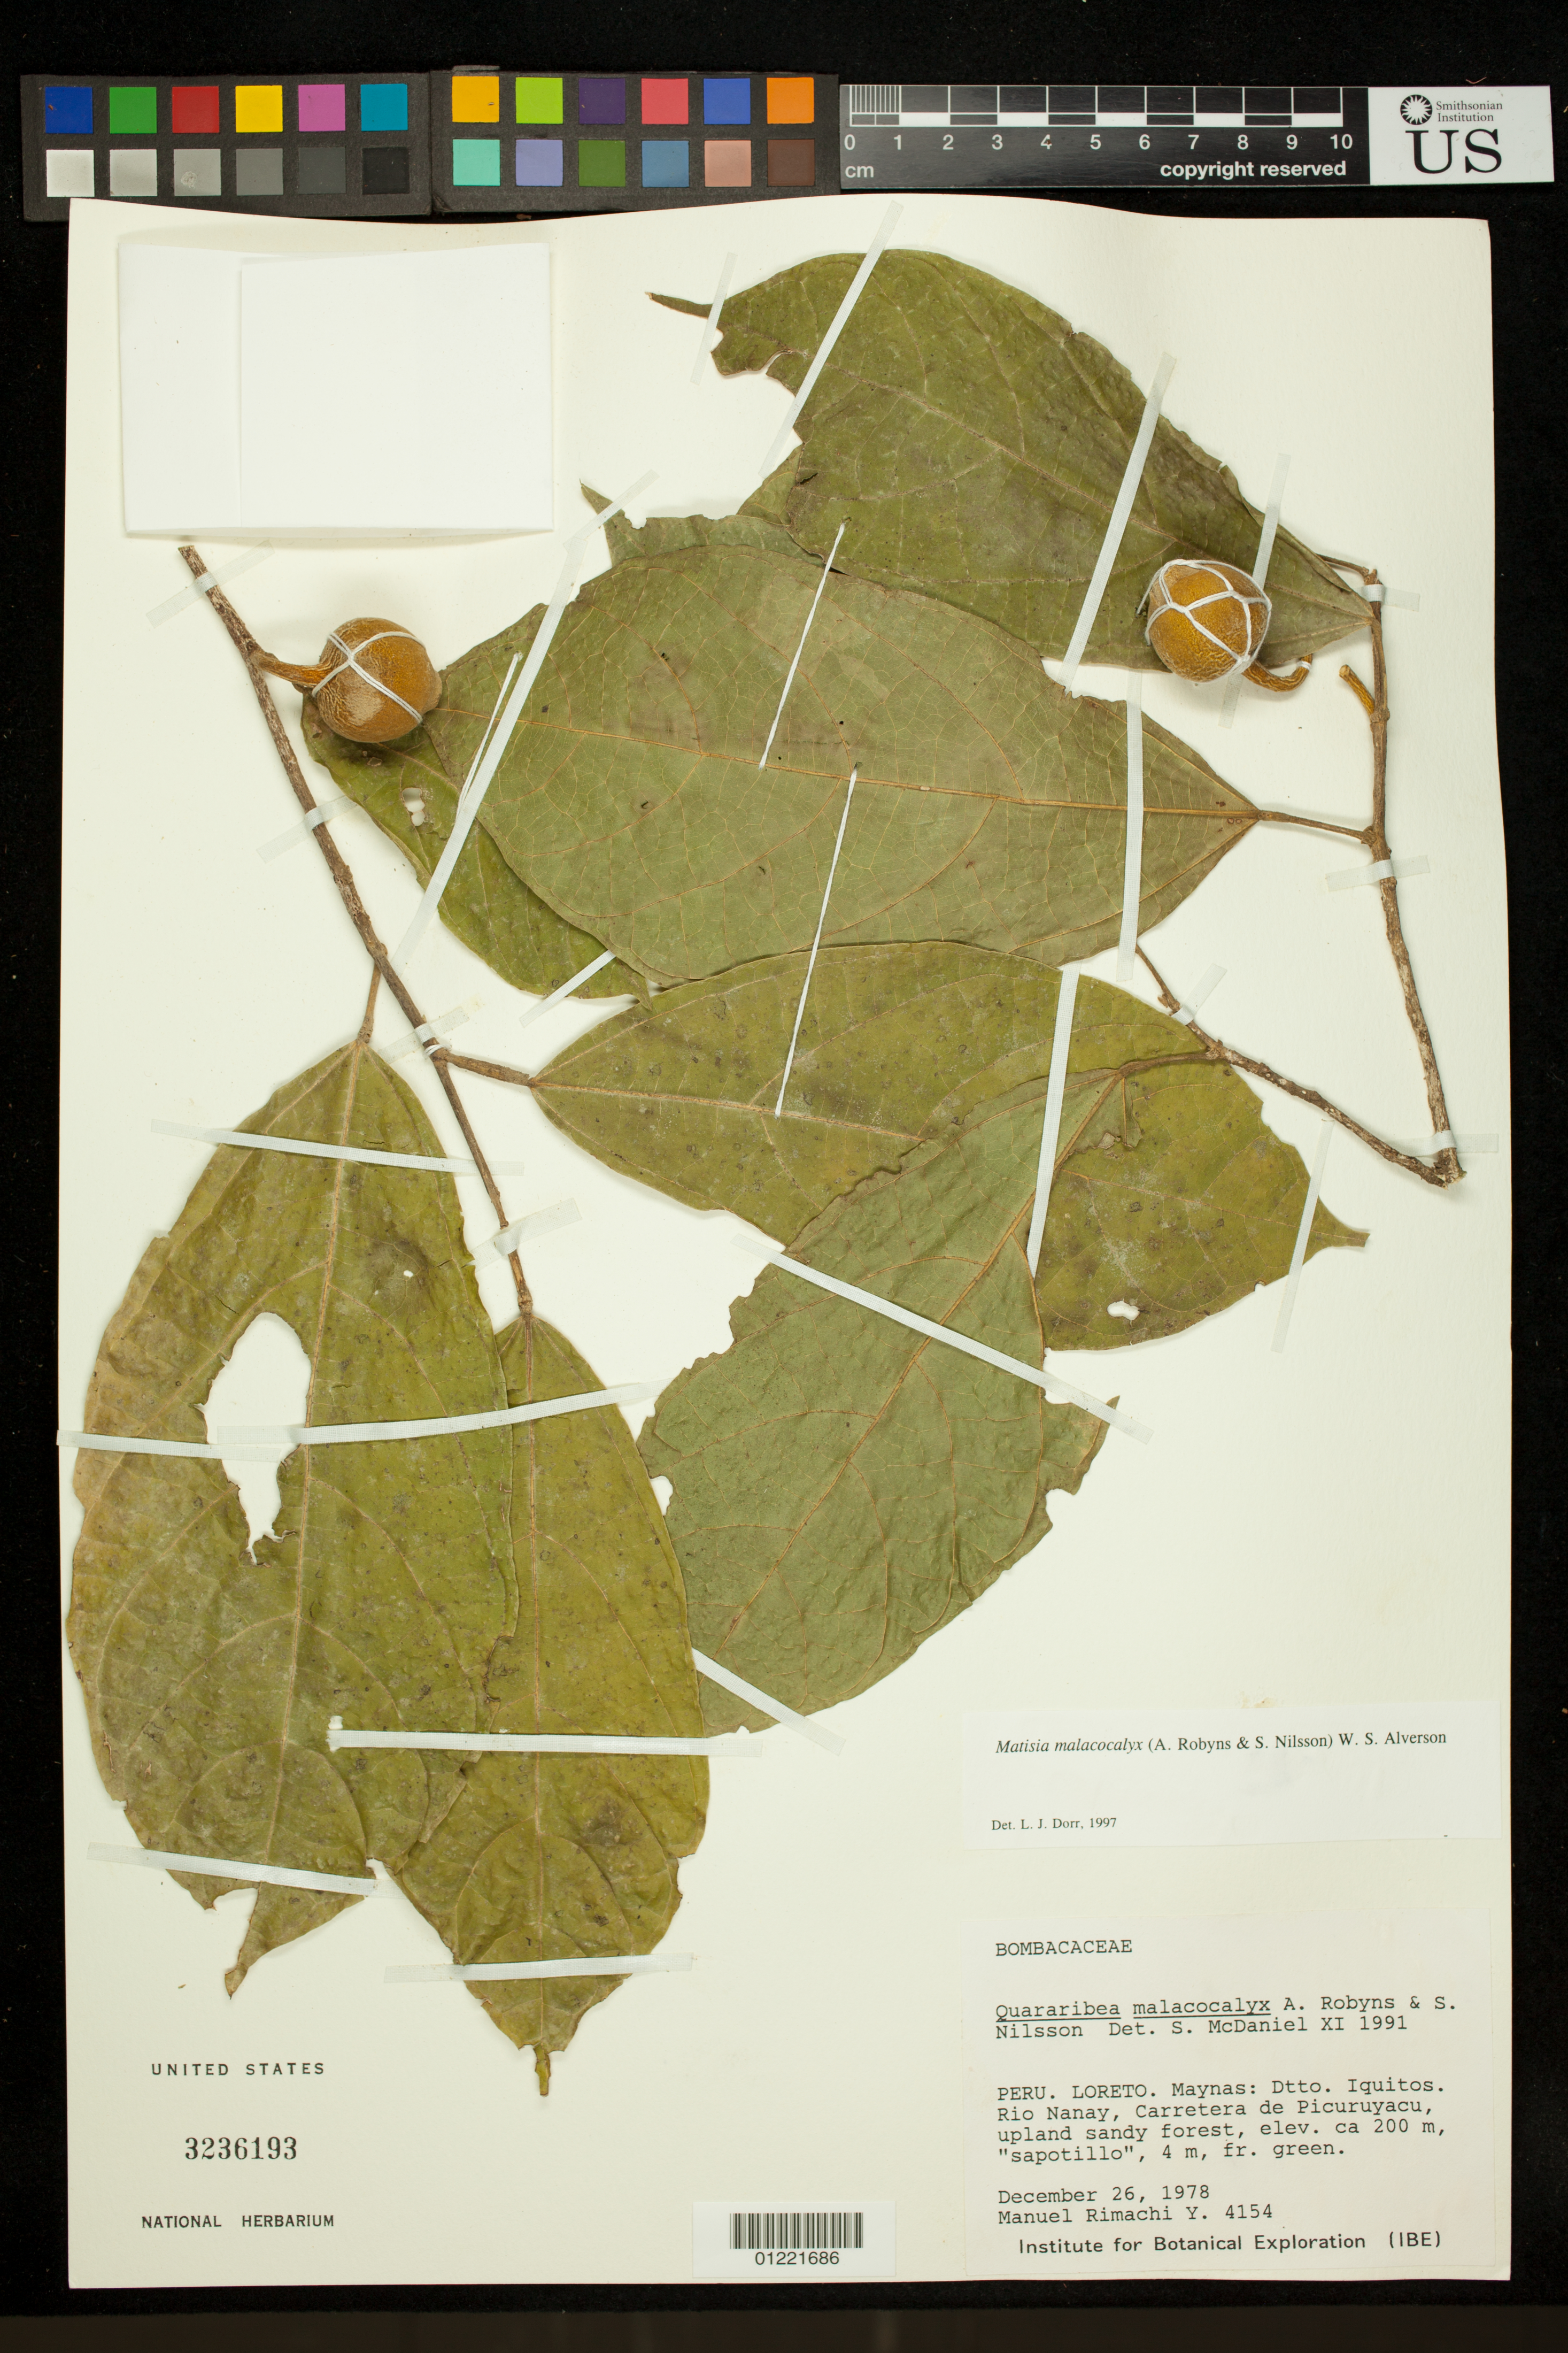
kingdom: Plantae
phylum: Tracheophyta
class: Magnoliopsida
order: Malvales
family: Malvaceae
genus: Matisia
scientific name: Matisia malacocalyx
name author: (A. Robyns & S. Nilsson) W.S. Alverson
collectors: M. Rimachi Y.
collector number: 4154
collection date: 1978-12-26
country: Peru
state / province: Loreto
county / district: Maynas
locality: Dtto. Iquitos. Rio Nanay, Carretera de Picuruyacu, upland sandy forest.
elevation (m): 200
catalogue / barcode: US 3236193